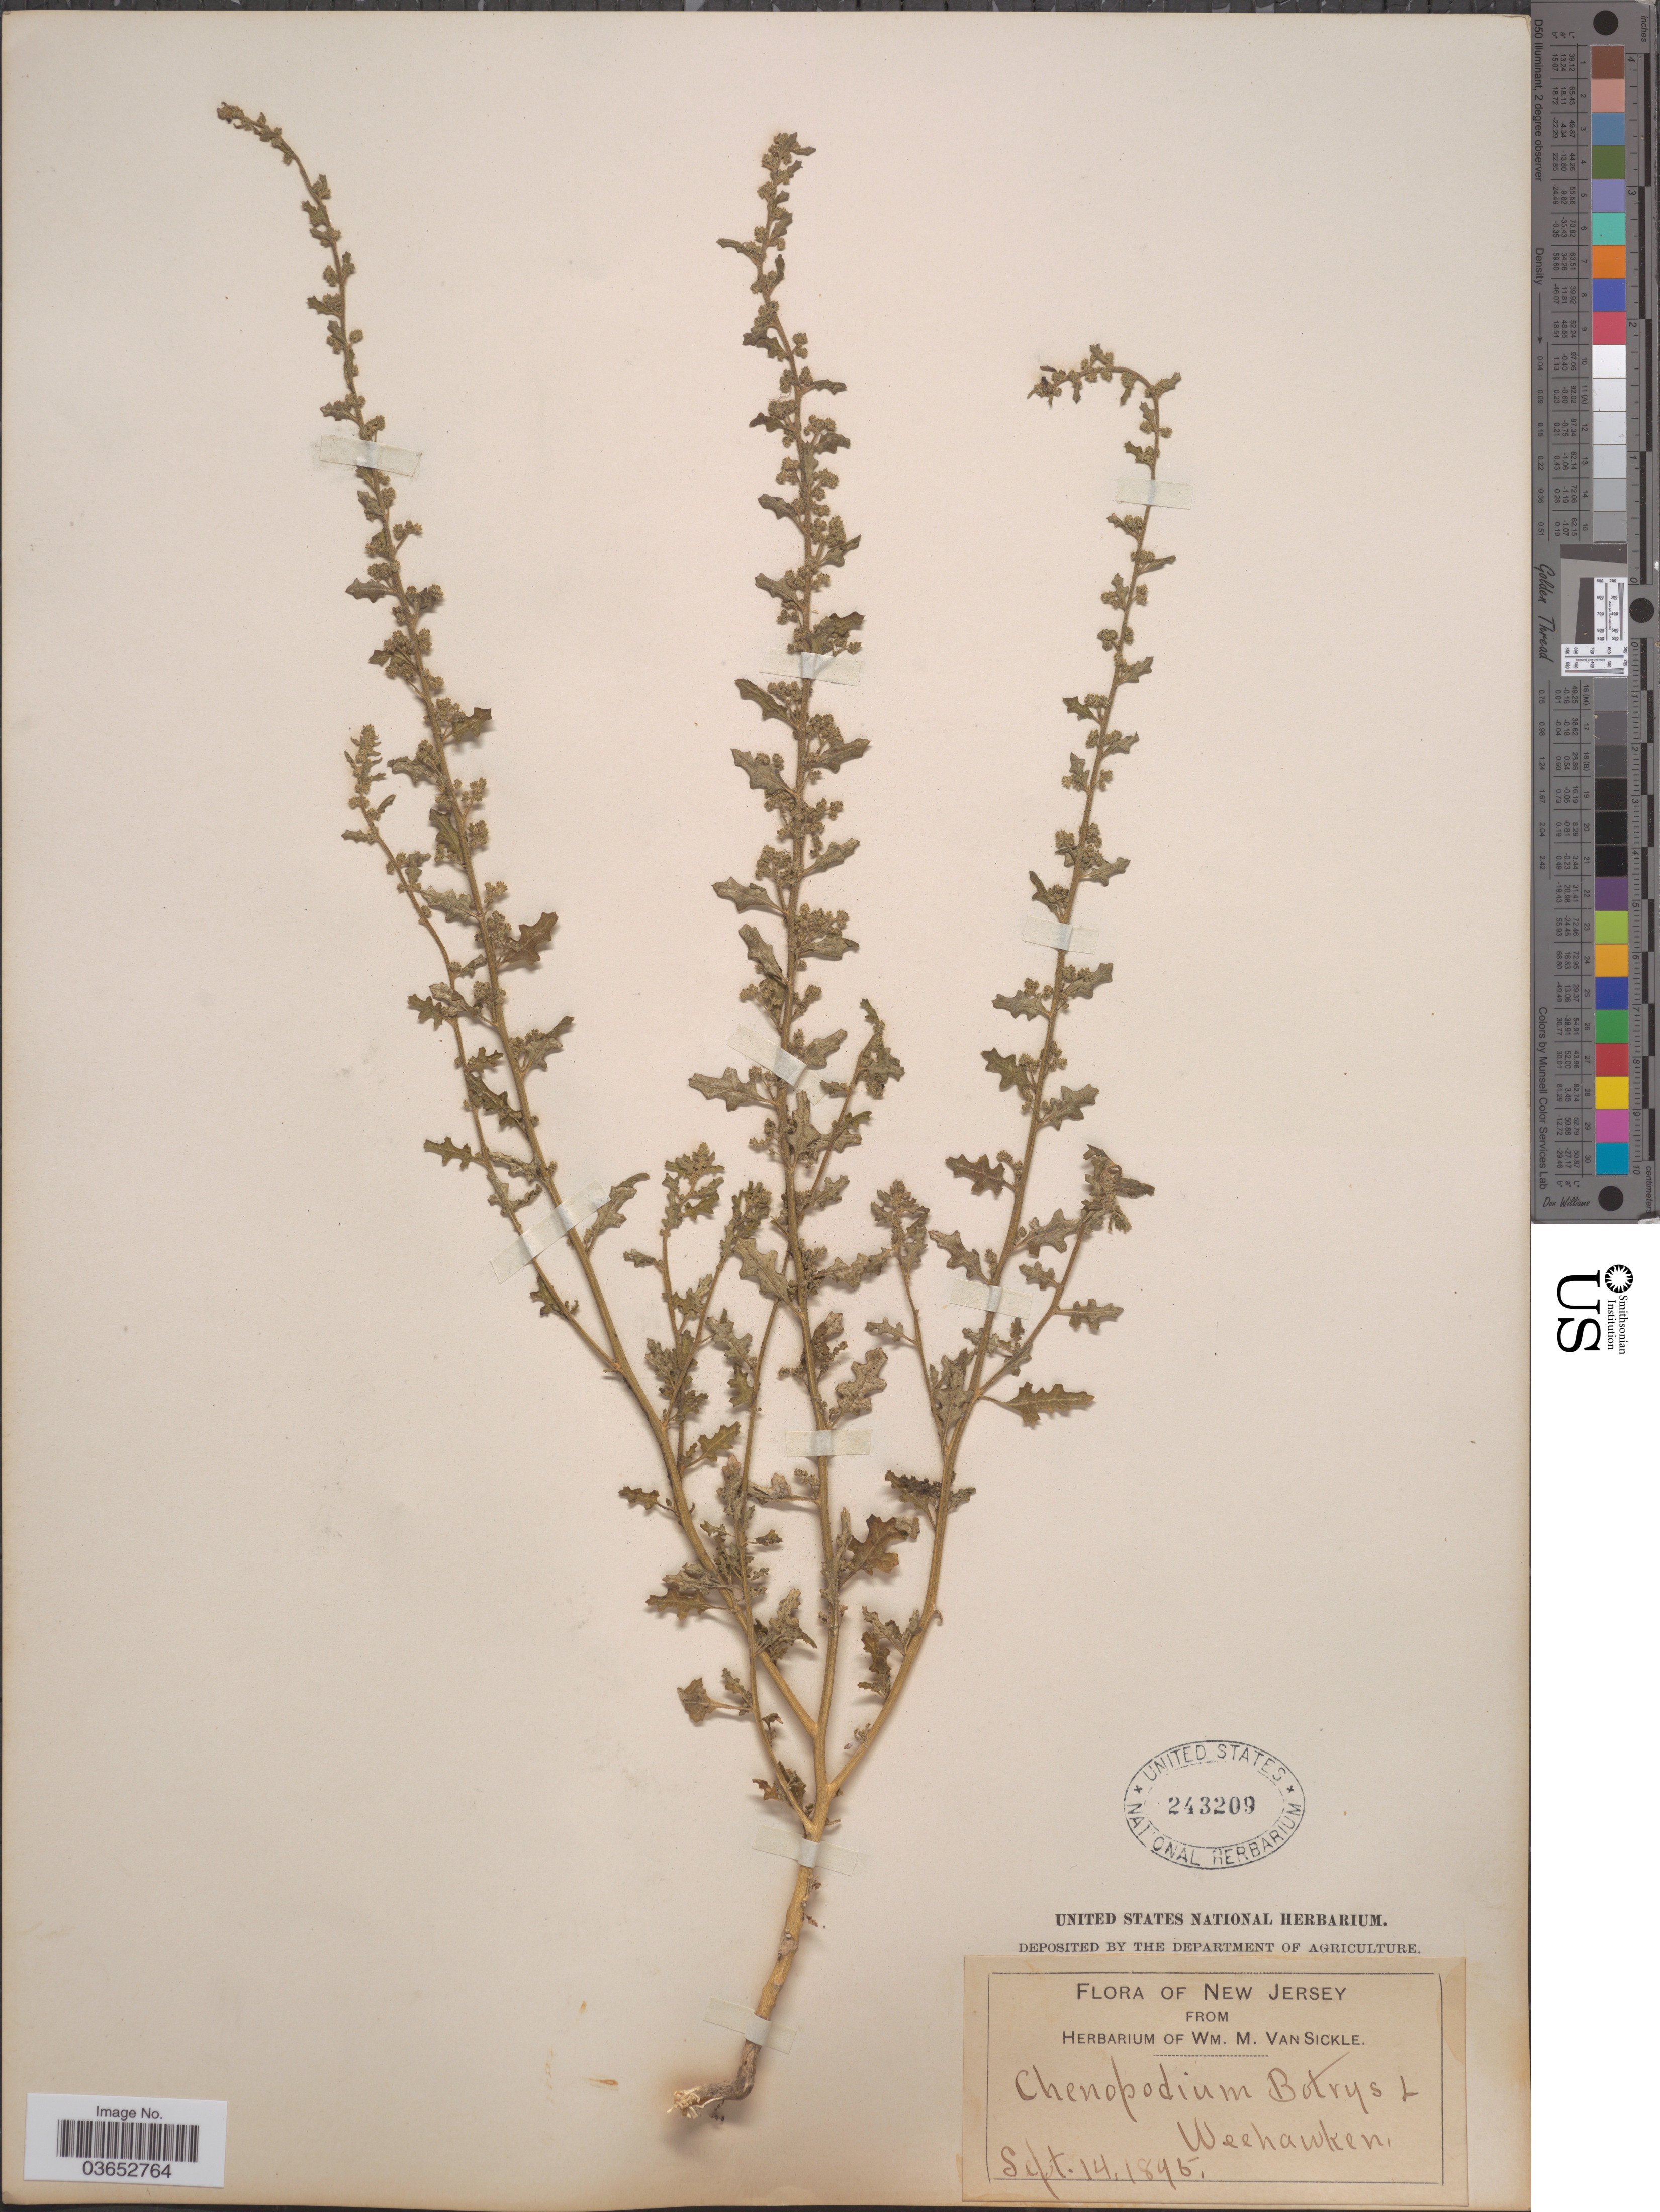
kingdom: Plantae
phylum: Tracheophyta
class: Magnoliopsida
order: Caryophyllales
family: Amaranthaceae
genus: Chenopodium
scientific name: Chenopodium botrys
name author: L.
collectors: ex herb. Wm. M. Van Sickle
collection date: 1895-09-14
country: United States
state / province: New Jersey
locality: Weehawken.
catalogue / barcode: US 243209